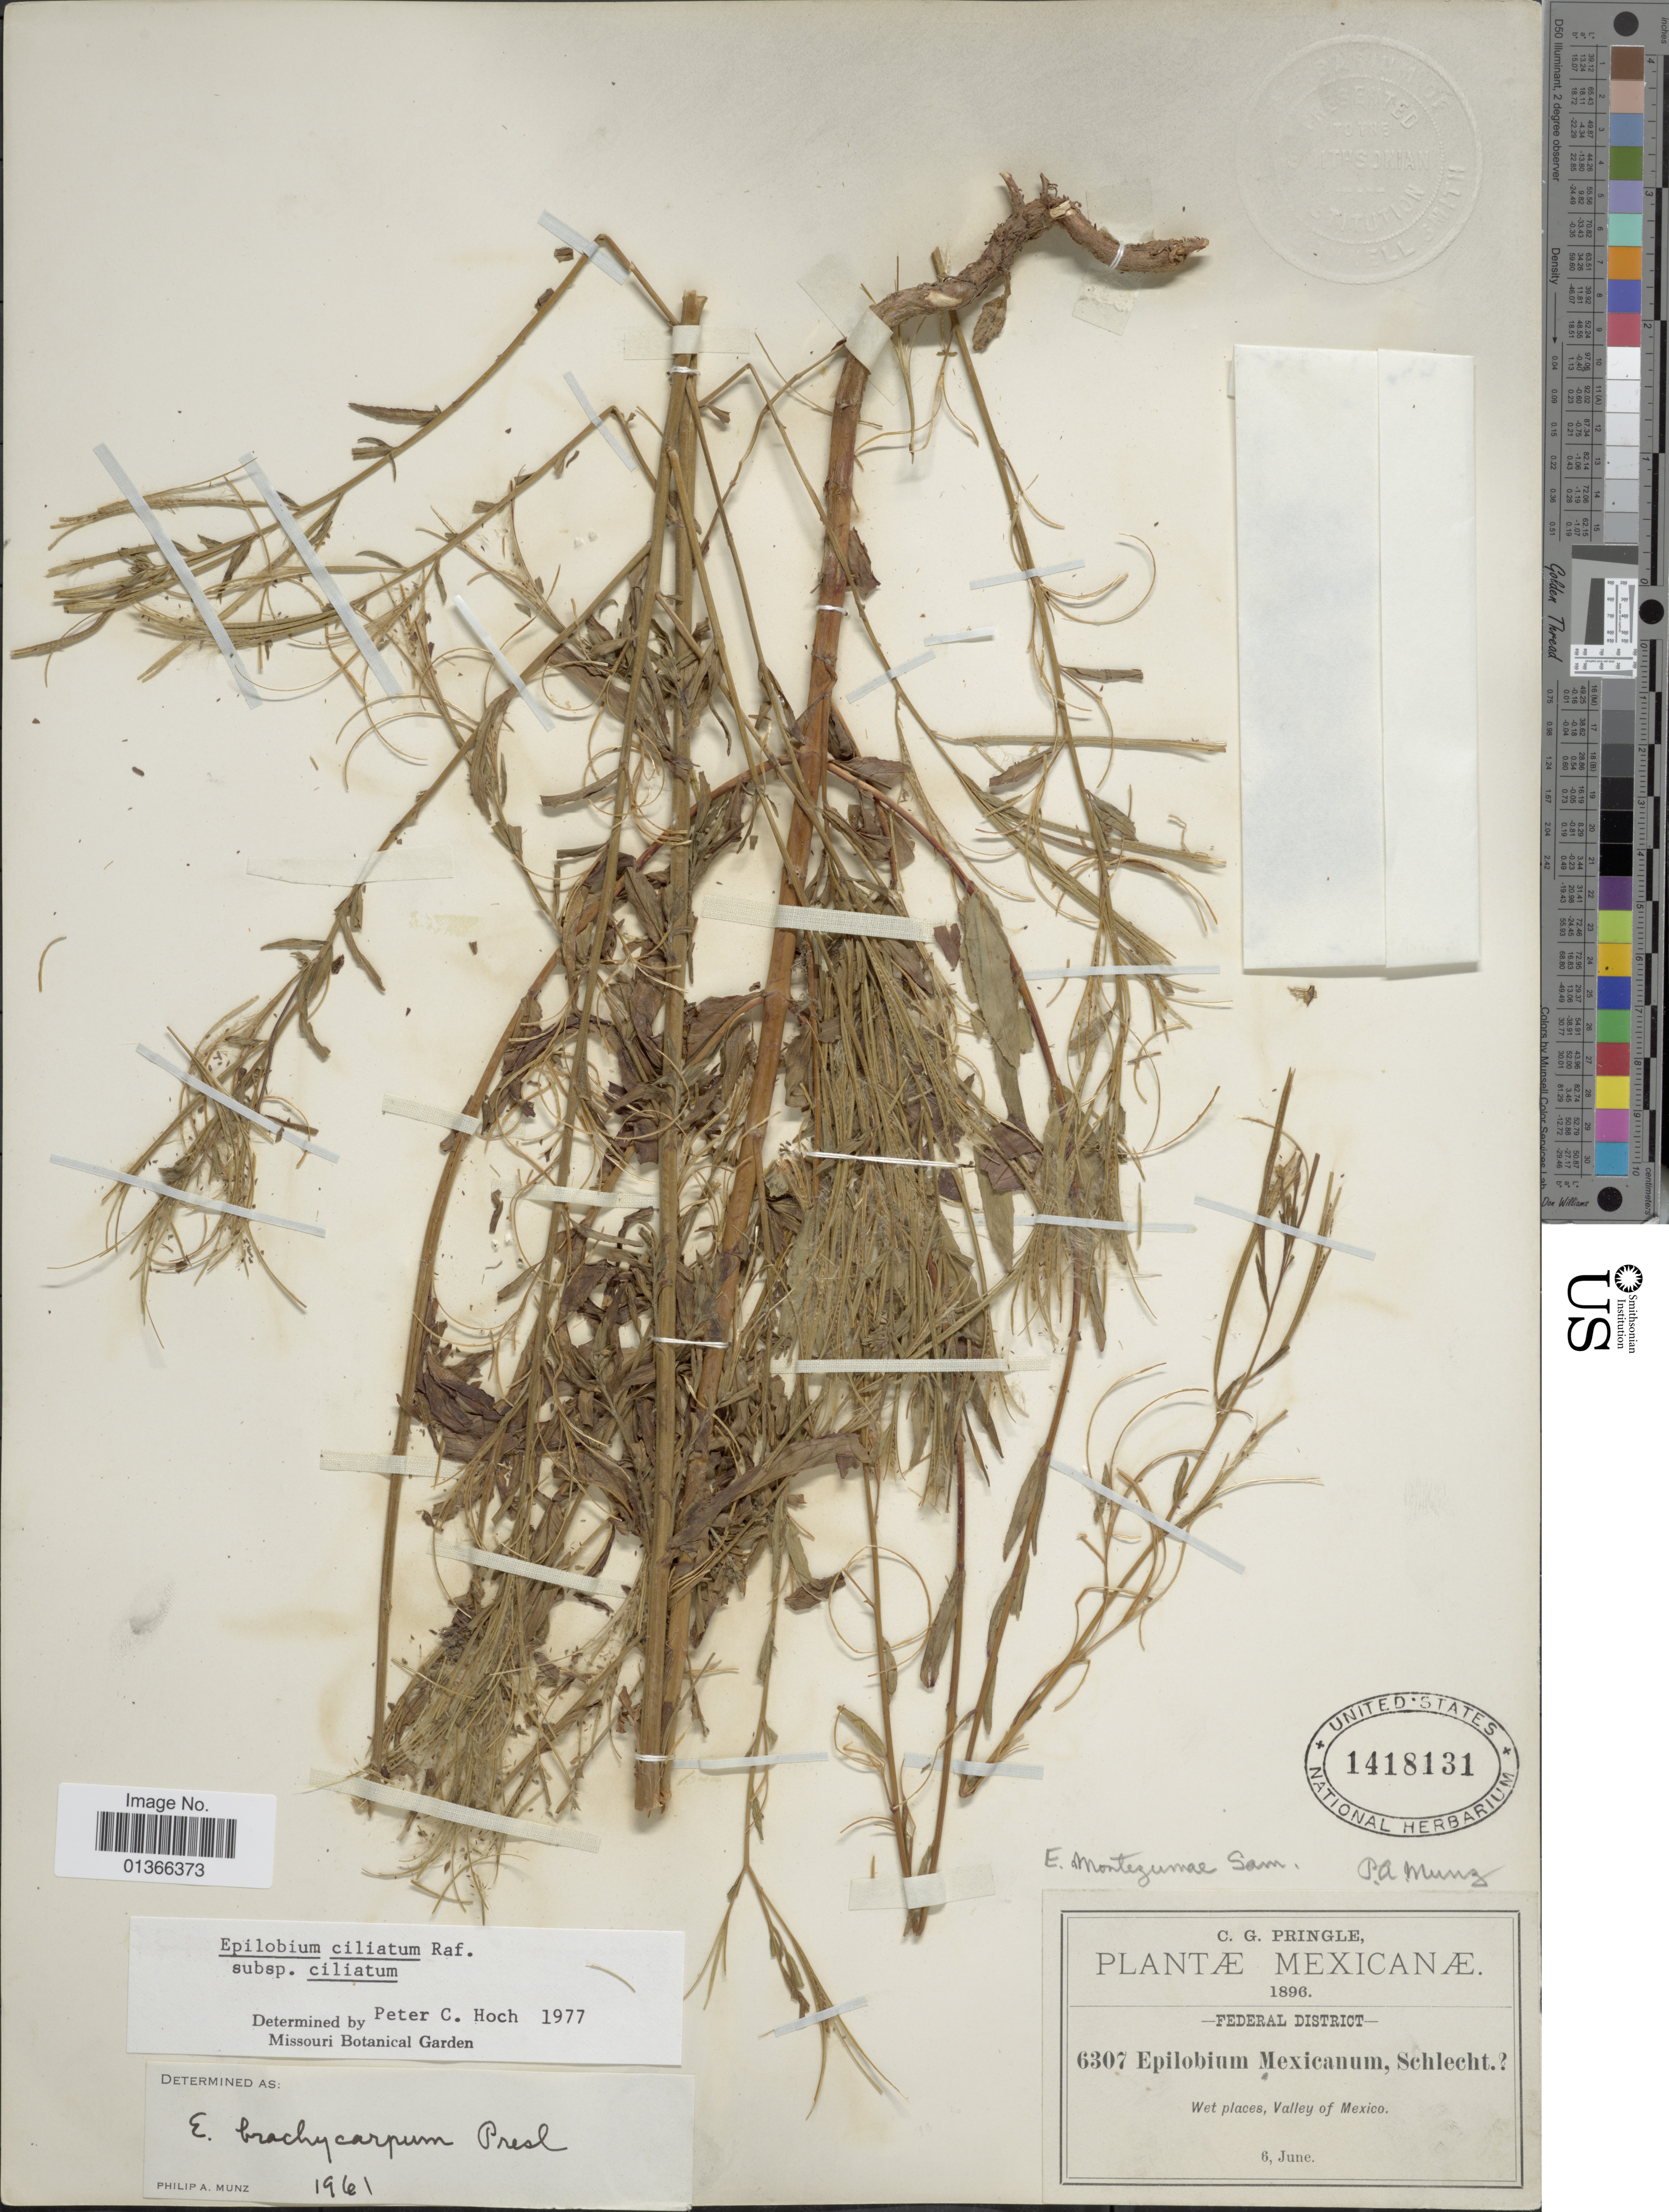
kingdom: Plantae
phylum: Tracheophyta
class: Magnoliopsida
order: Myrtales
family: Onagraceae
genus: Epilobium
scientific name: Epilobium ciliatum subsp. ciliatum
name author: Raf.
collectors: C. G. Pringle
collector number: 6307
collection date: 1896-06-06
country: Mexico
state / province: Distrito Federal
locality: Federal District.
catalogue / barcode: US 1418131